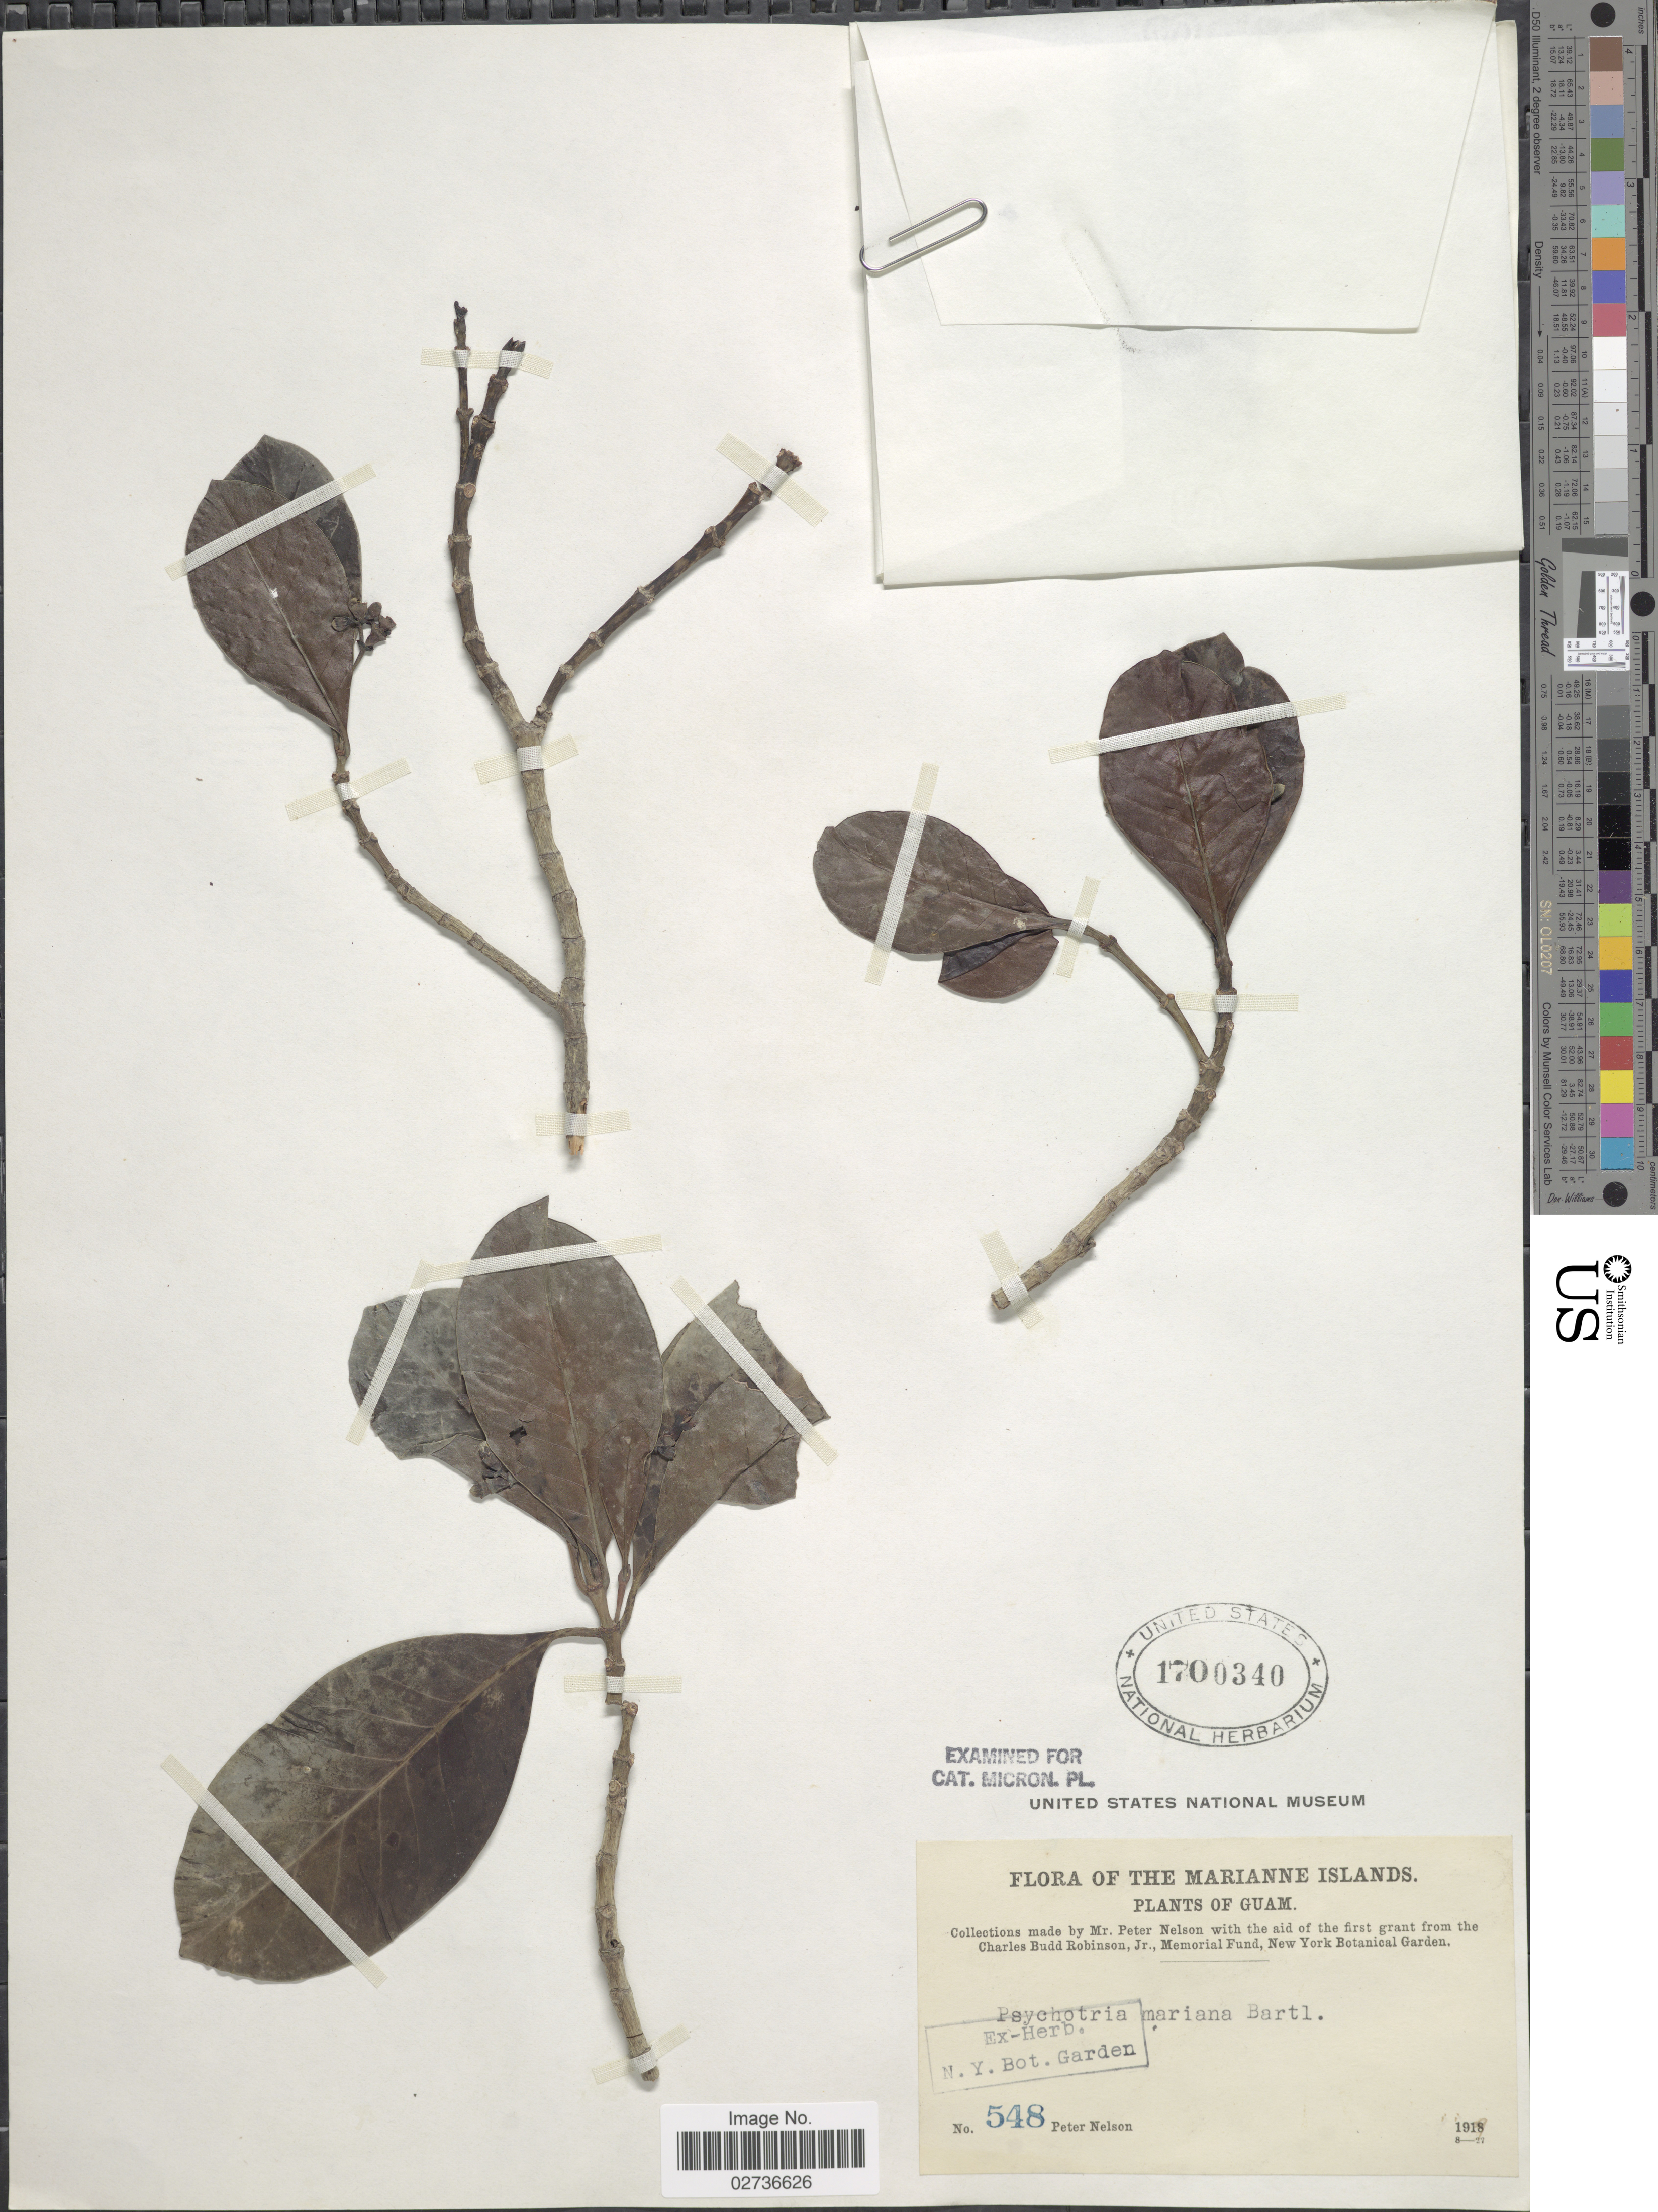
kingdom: Plantae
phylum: Tracheophyta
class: Magnoliopsida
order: Gentianales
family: Rubiaceae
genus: Psychotria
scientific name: Psychotria mariana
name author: Bartl. ex DC.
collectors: P. Nelson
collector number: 548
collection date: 1918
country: Guam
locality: The Marianne Islands, Guam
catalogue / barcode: US 1700340